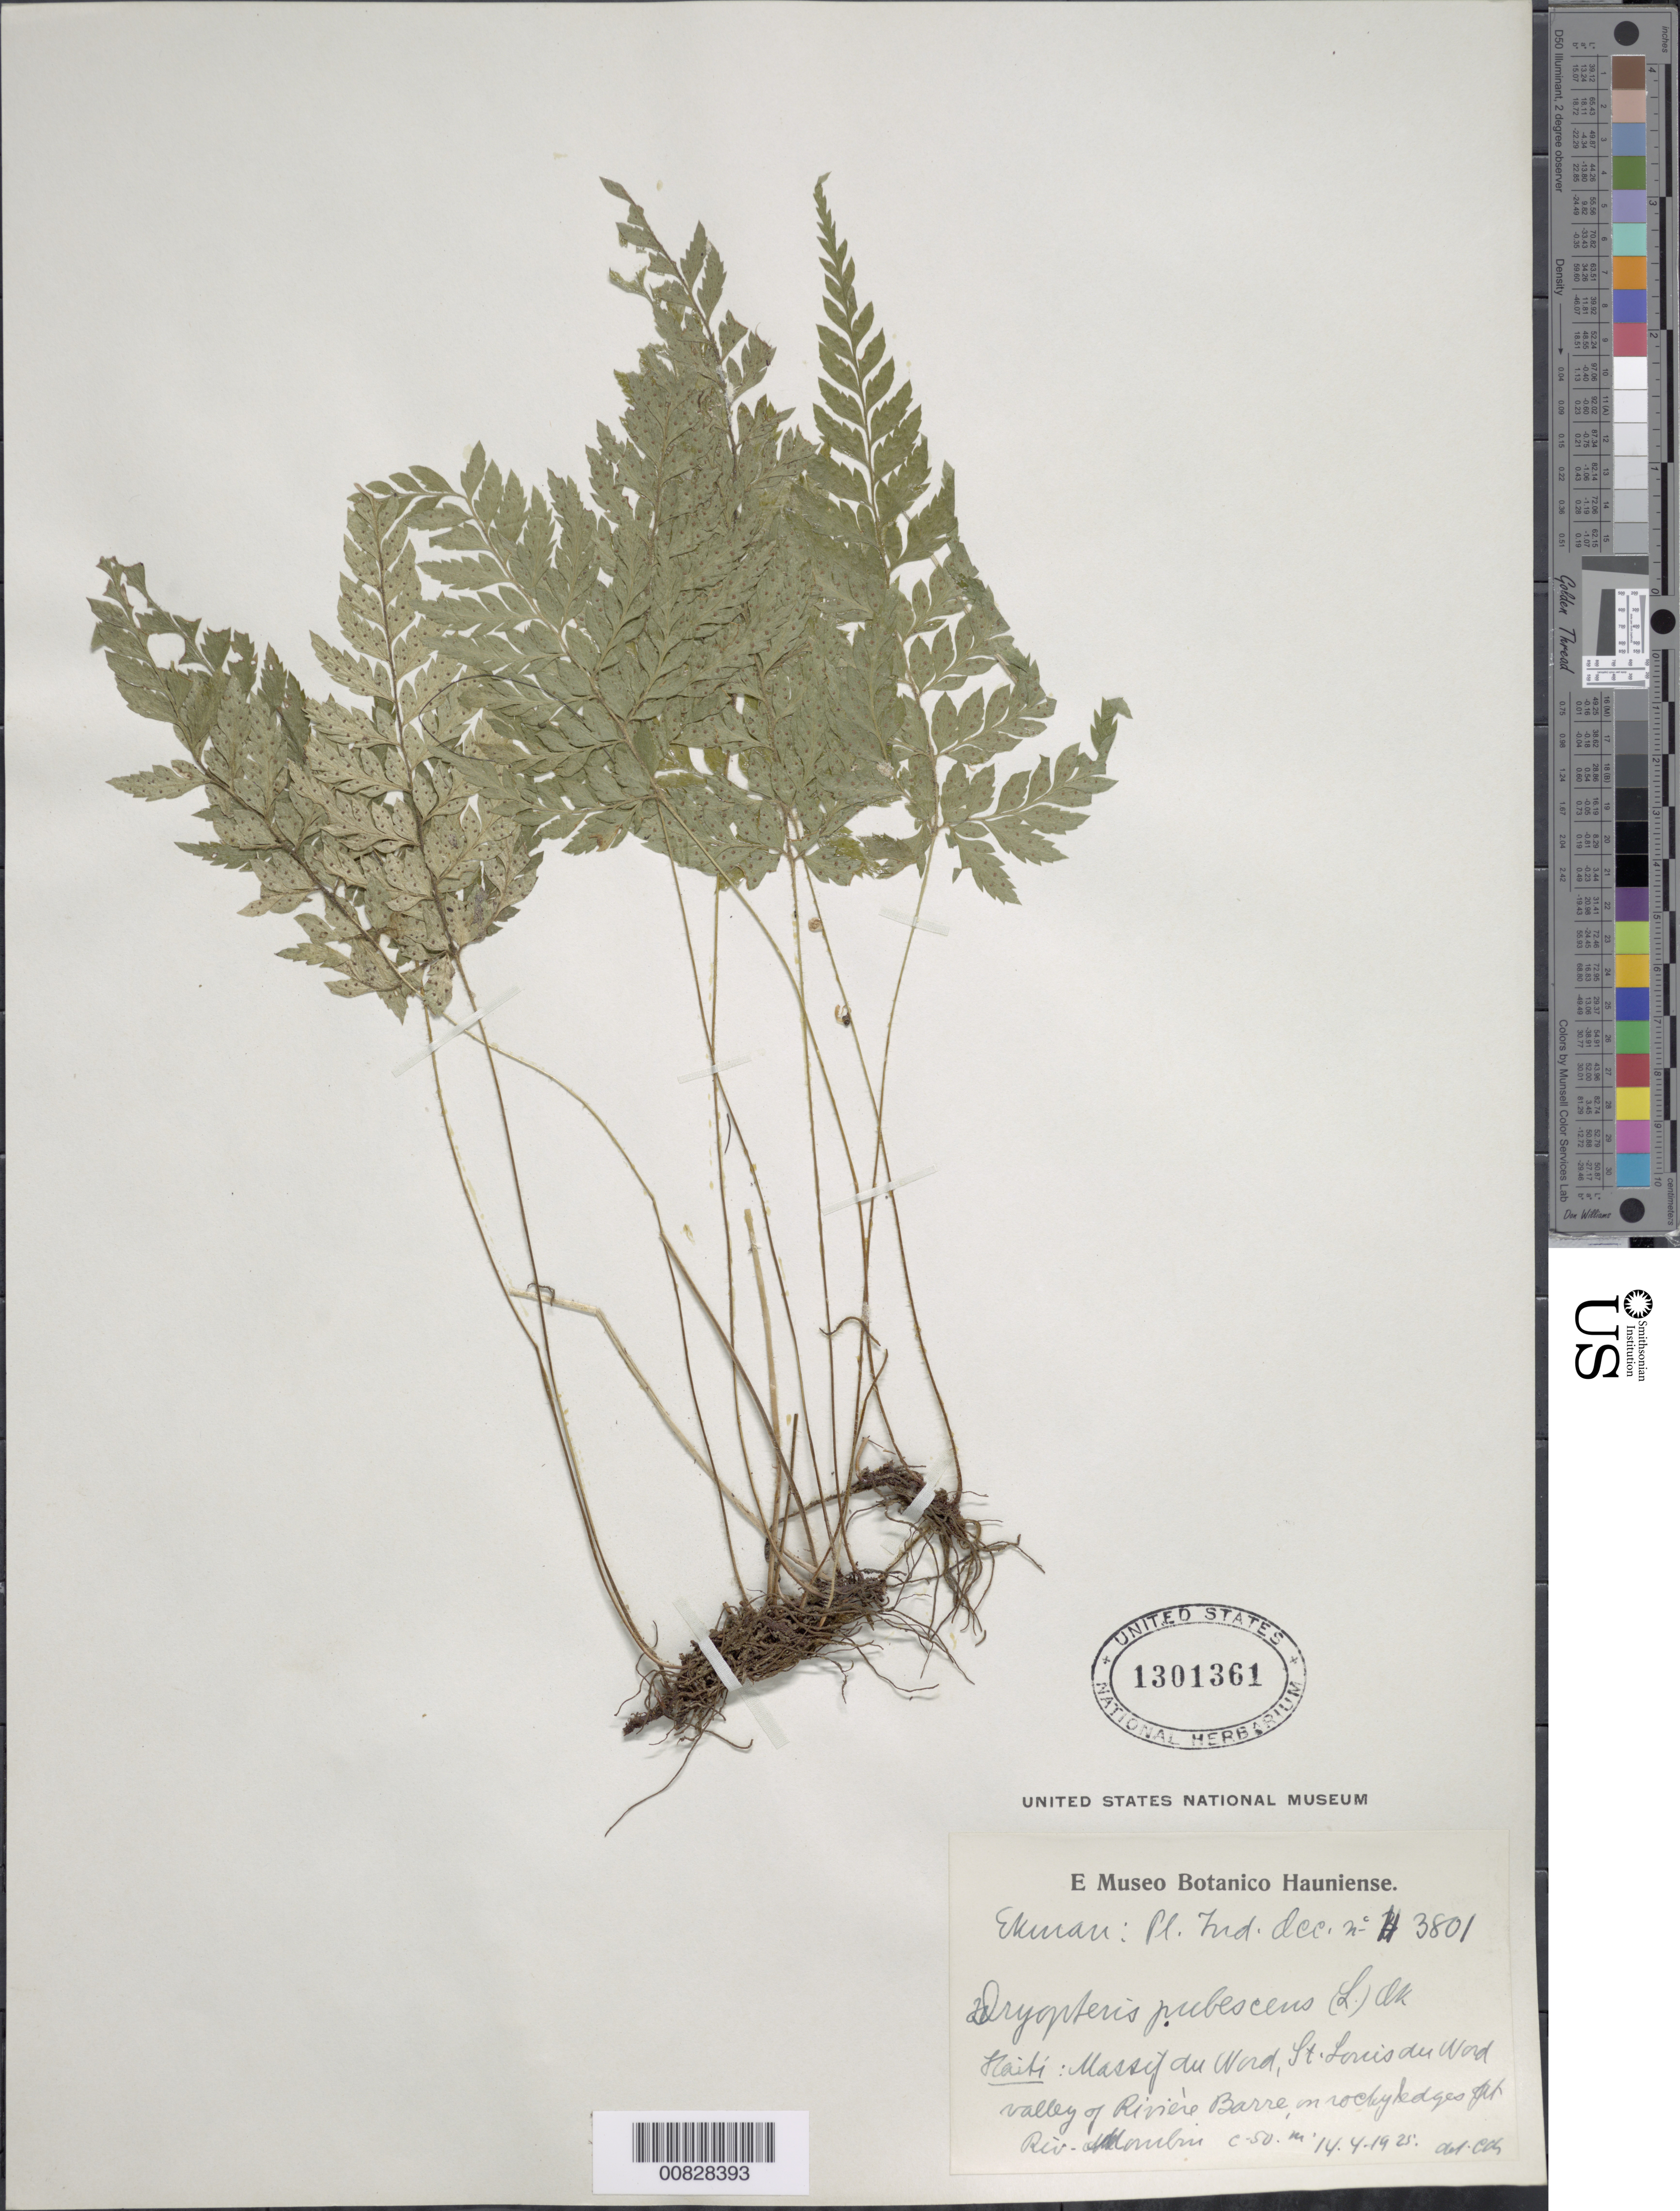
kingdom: Plantae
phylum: Tracheophyta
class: Polypodiopsida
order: Polypodiales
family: Dryopteridaceae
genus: Polystichopsis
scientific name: Polystichopsis pubescens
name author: (L.) C.V. Morton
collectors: E. L. Ekman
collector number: H 3801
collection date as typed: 14 Apr 1925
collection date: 1925-04-14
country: Haiti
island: Hispaniola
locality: Massif du Nord, St. Louis du Nord, valley of Riv. De Barre, at Río Mombin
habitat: Rocky ledges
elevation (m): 50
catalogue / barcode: US 1301361